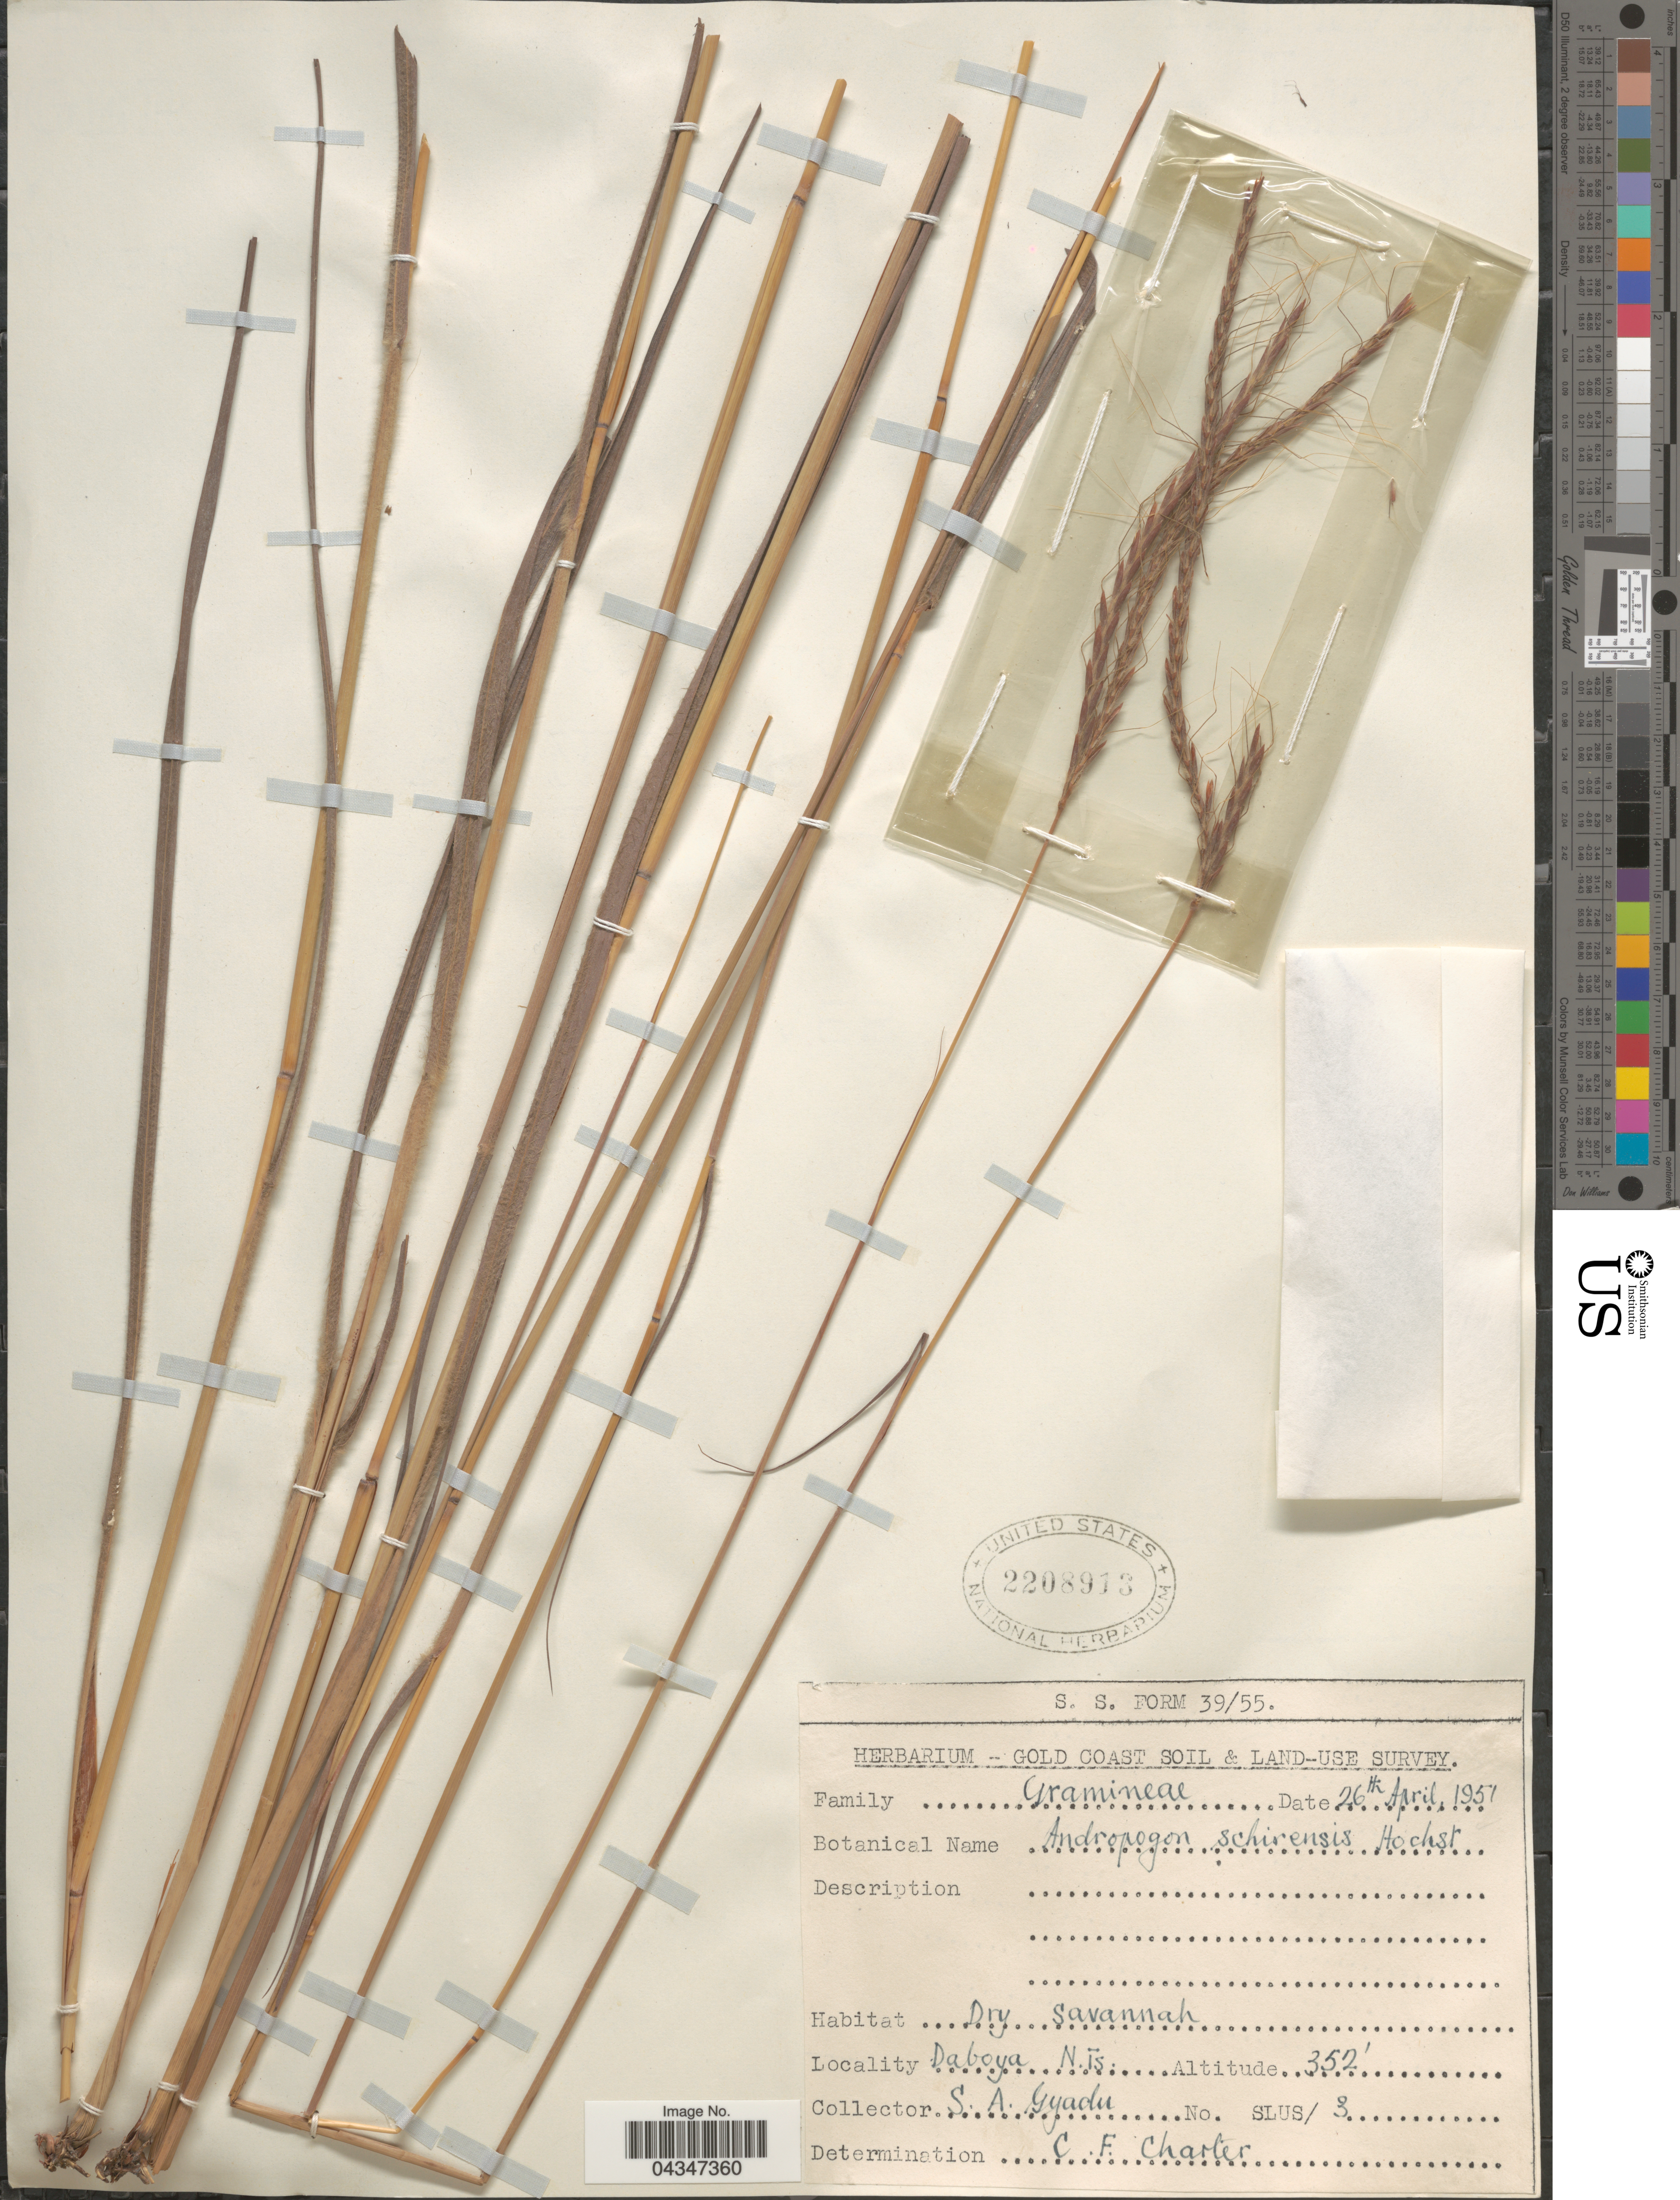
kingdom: Plantae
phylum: Tracheophyta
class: Liliopsida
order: Poales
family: Poaceae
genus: Andropogon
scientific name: Andropogon schirensis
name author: Hochst. ex A. Rich.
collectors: S. Gyadu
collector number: SLUS/3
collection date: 1951-04-26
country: Ghana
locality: Gold Coast Soil & Land-Use Survey. Daboya N. Is.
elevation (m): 107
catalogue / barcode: US 2208913